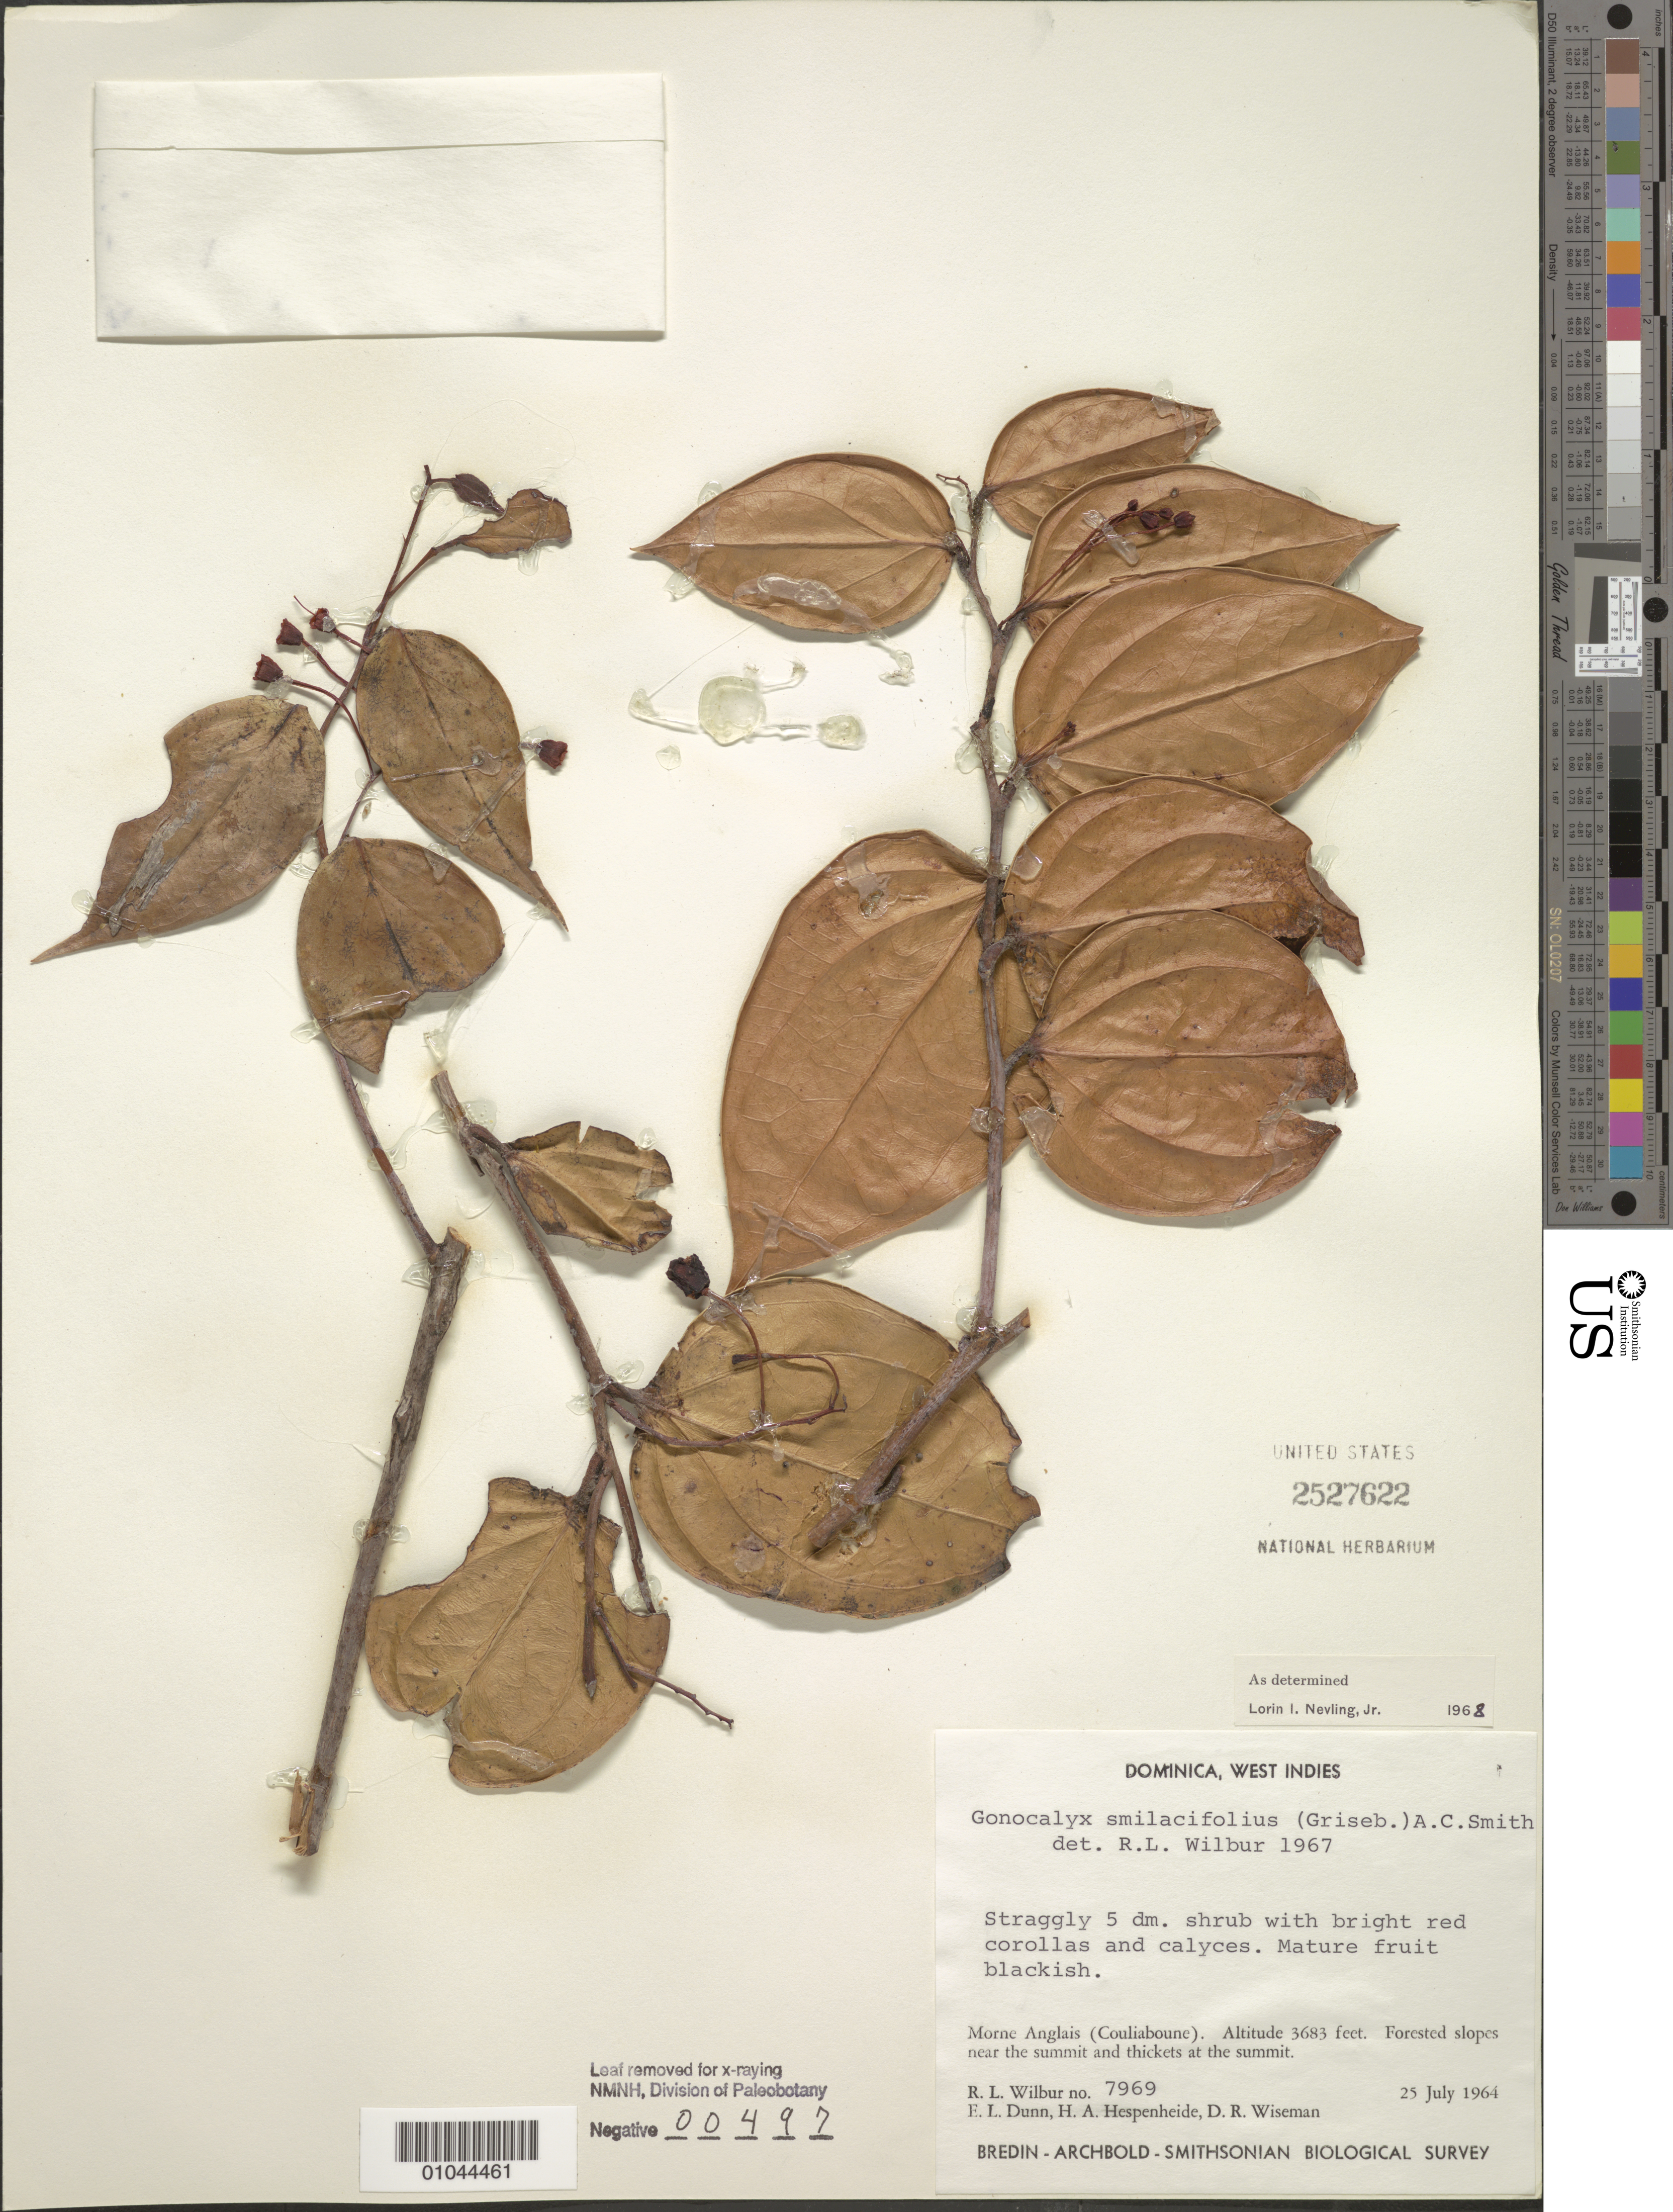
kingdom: Plantae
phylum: Tracheophyta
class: Magnoliopsida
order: Ericales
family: Ericaceae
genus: Gonocalyx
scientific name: Gonocalyx smilacifolius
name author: (Griseb.) A.C. Sm.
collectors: R. L. Wilbur, E. Dunn, H. A. Hespenheide & D. R. Wiseman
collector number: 7969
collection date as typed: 25 Jul 1964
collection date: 1964-07-25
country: Dominica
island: Dominica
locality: Morne Anglais (Couliaboune). Forested slopes near the summit and thickets at the summit.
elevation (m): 1123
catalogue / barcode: US 2527622